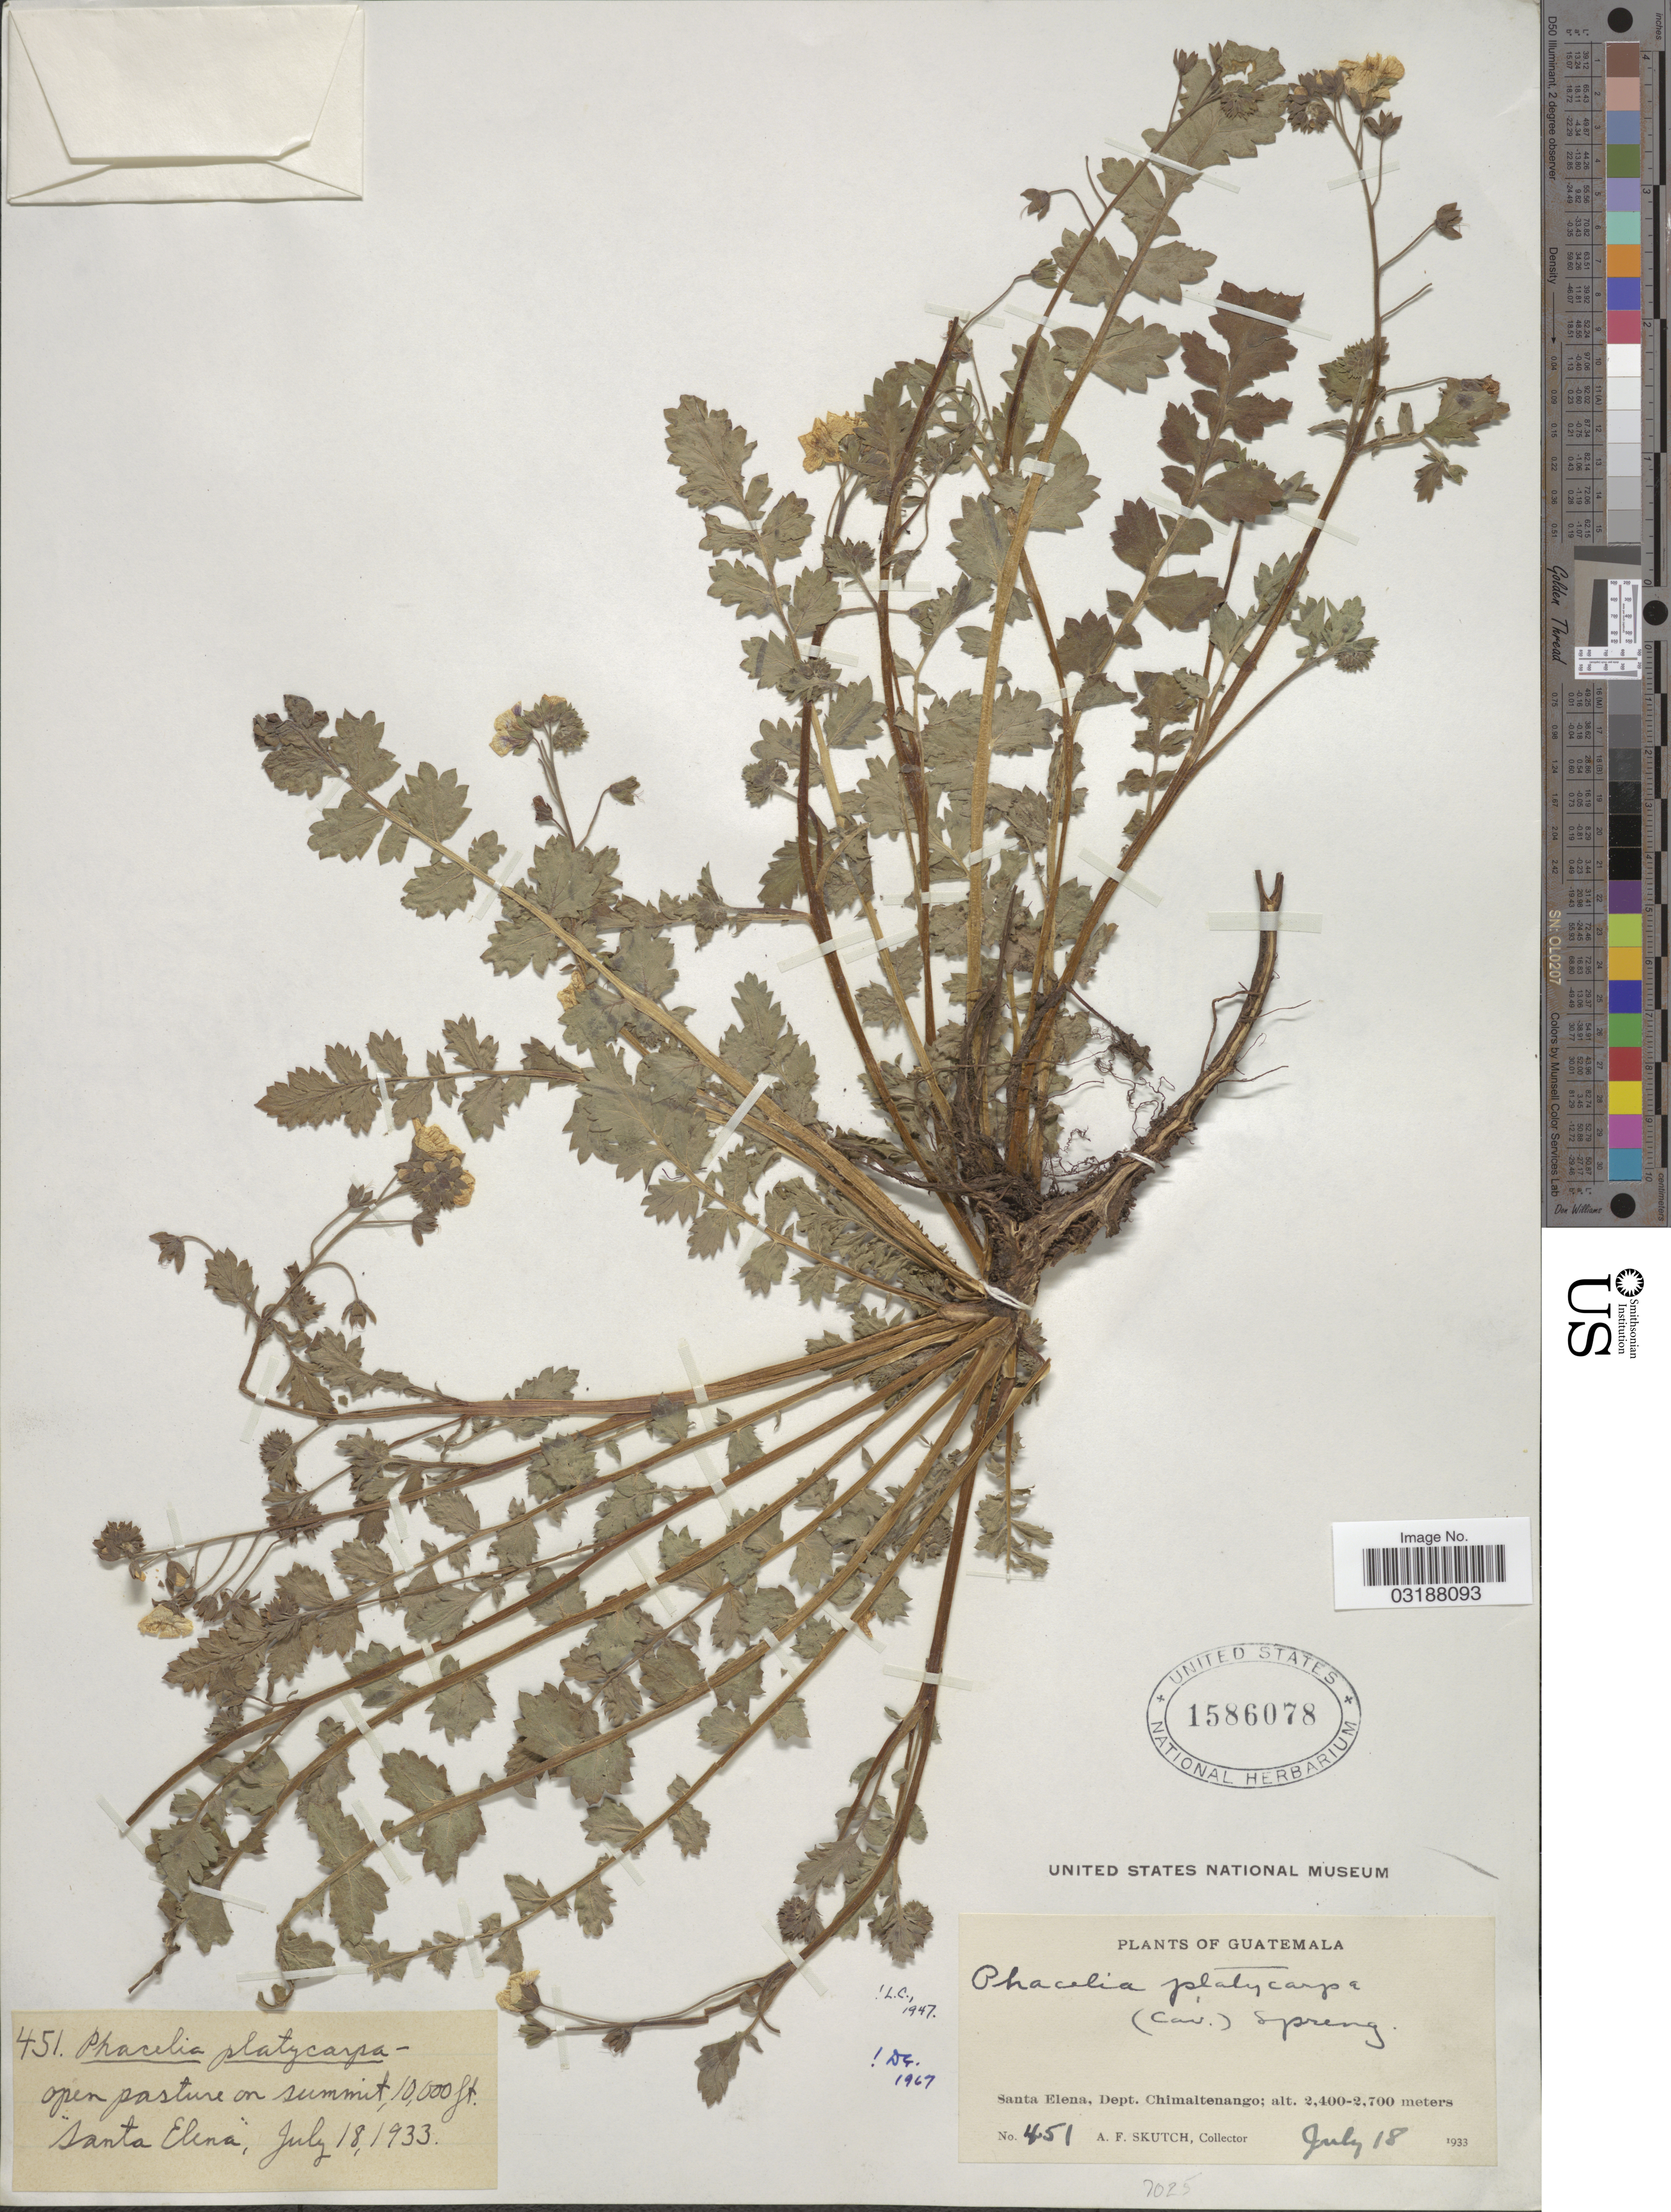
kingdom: Plantae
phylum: Tracheophyta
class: Magnoliopsida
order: Boraginales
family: Hydrophyllaceae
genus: Phacelia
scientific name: Phacelia platycarpa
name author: (Cav.) Spreng.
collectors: A. F. Skutch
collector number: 451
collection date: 1933-07-18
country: Guatemala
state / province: Chimaltenango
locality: Santa Elena, Dept. Chimaltenango.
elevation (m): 3048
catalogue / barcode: US 1586078